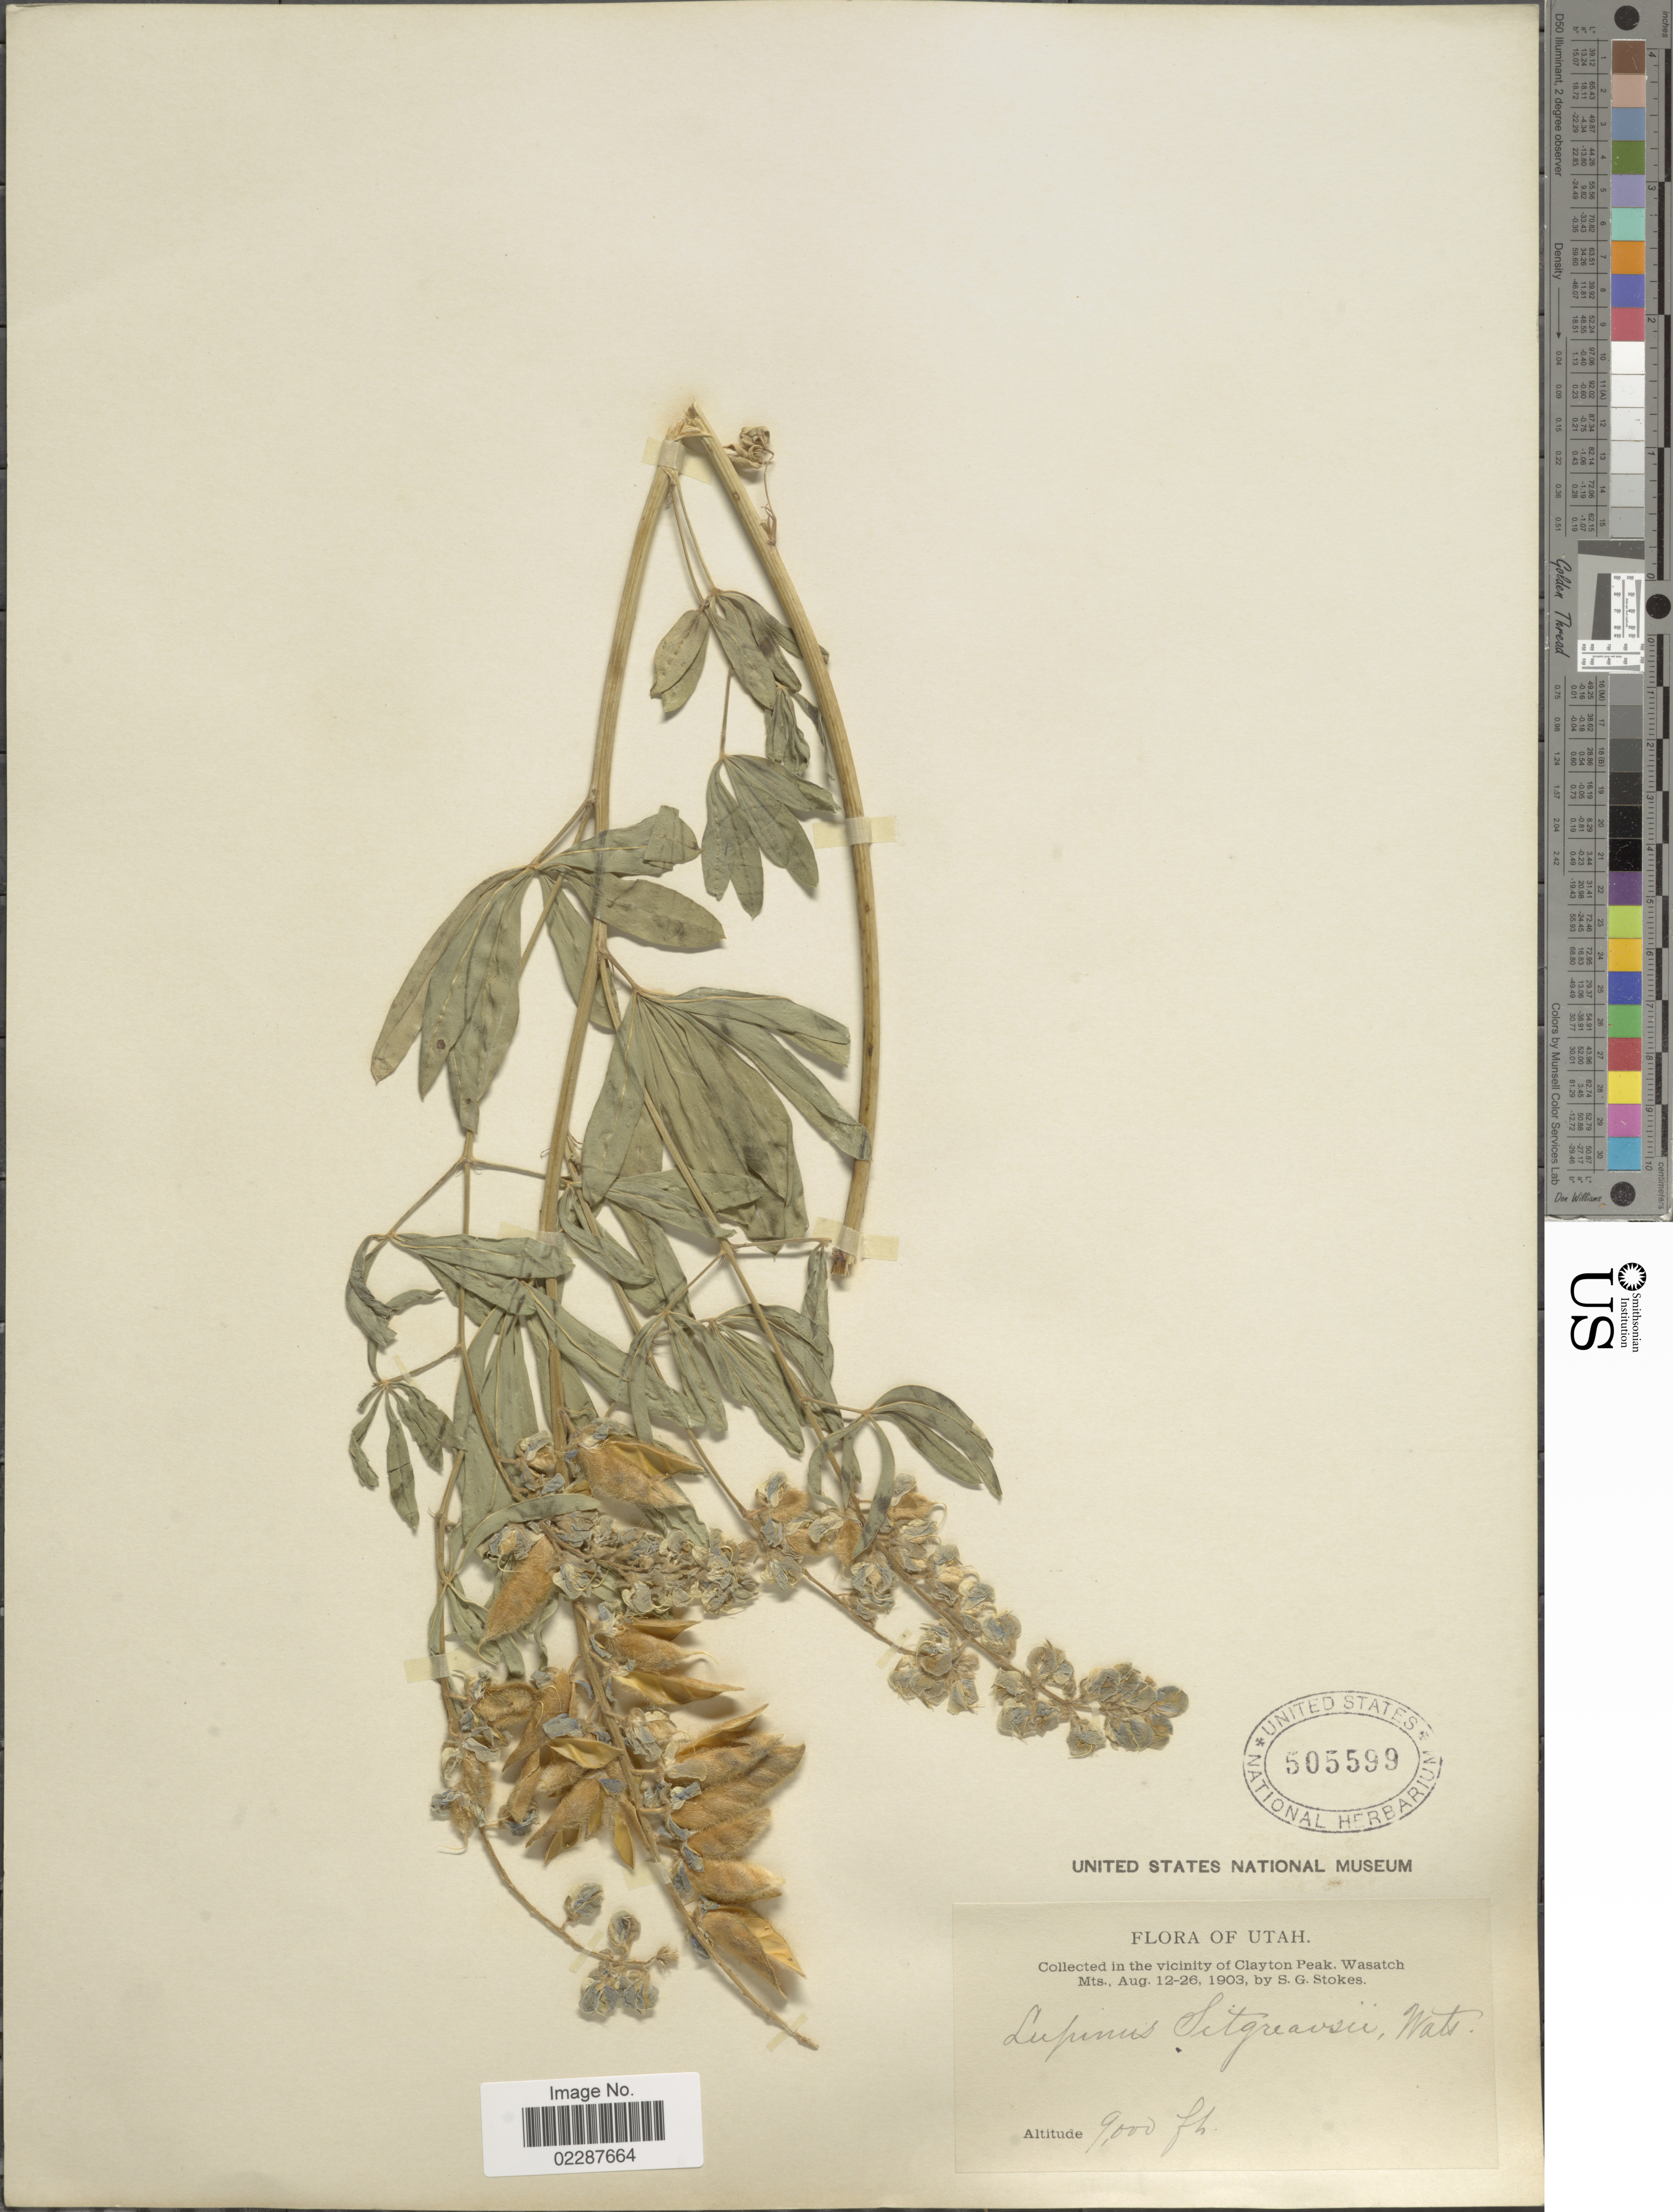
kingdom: Plantae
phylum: Tracheophyta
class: Magnoliopsida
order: Fabales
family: Fabaceae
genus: Lupinus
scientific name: Lupinus spathulatus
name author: Rydb.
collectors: S. G. Stokes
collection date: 1903-08-12/1903-08-26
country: United States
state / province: Utah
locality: Vicinity of Clayton Peak, Wasatch Mts.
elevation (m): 2743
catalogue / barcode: US 505599